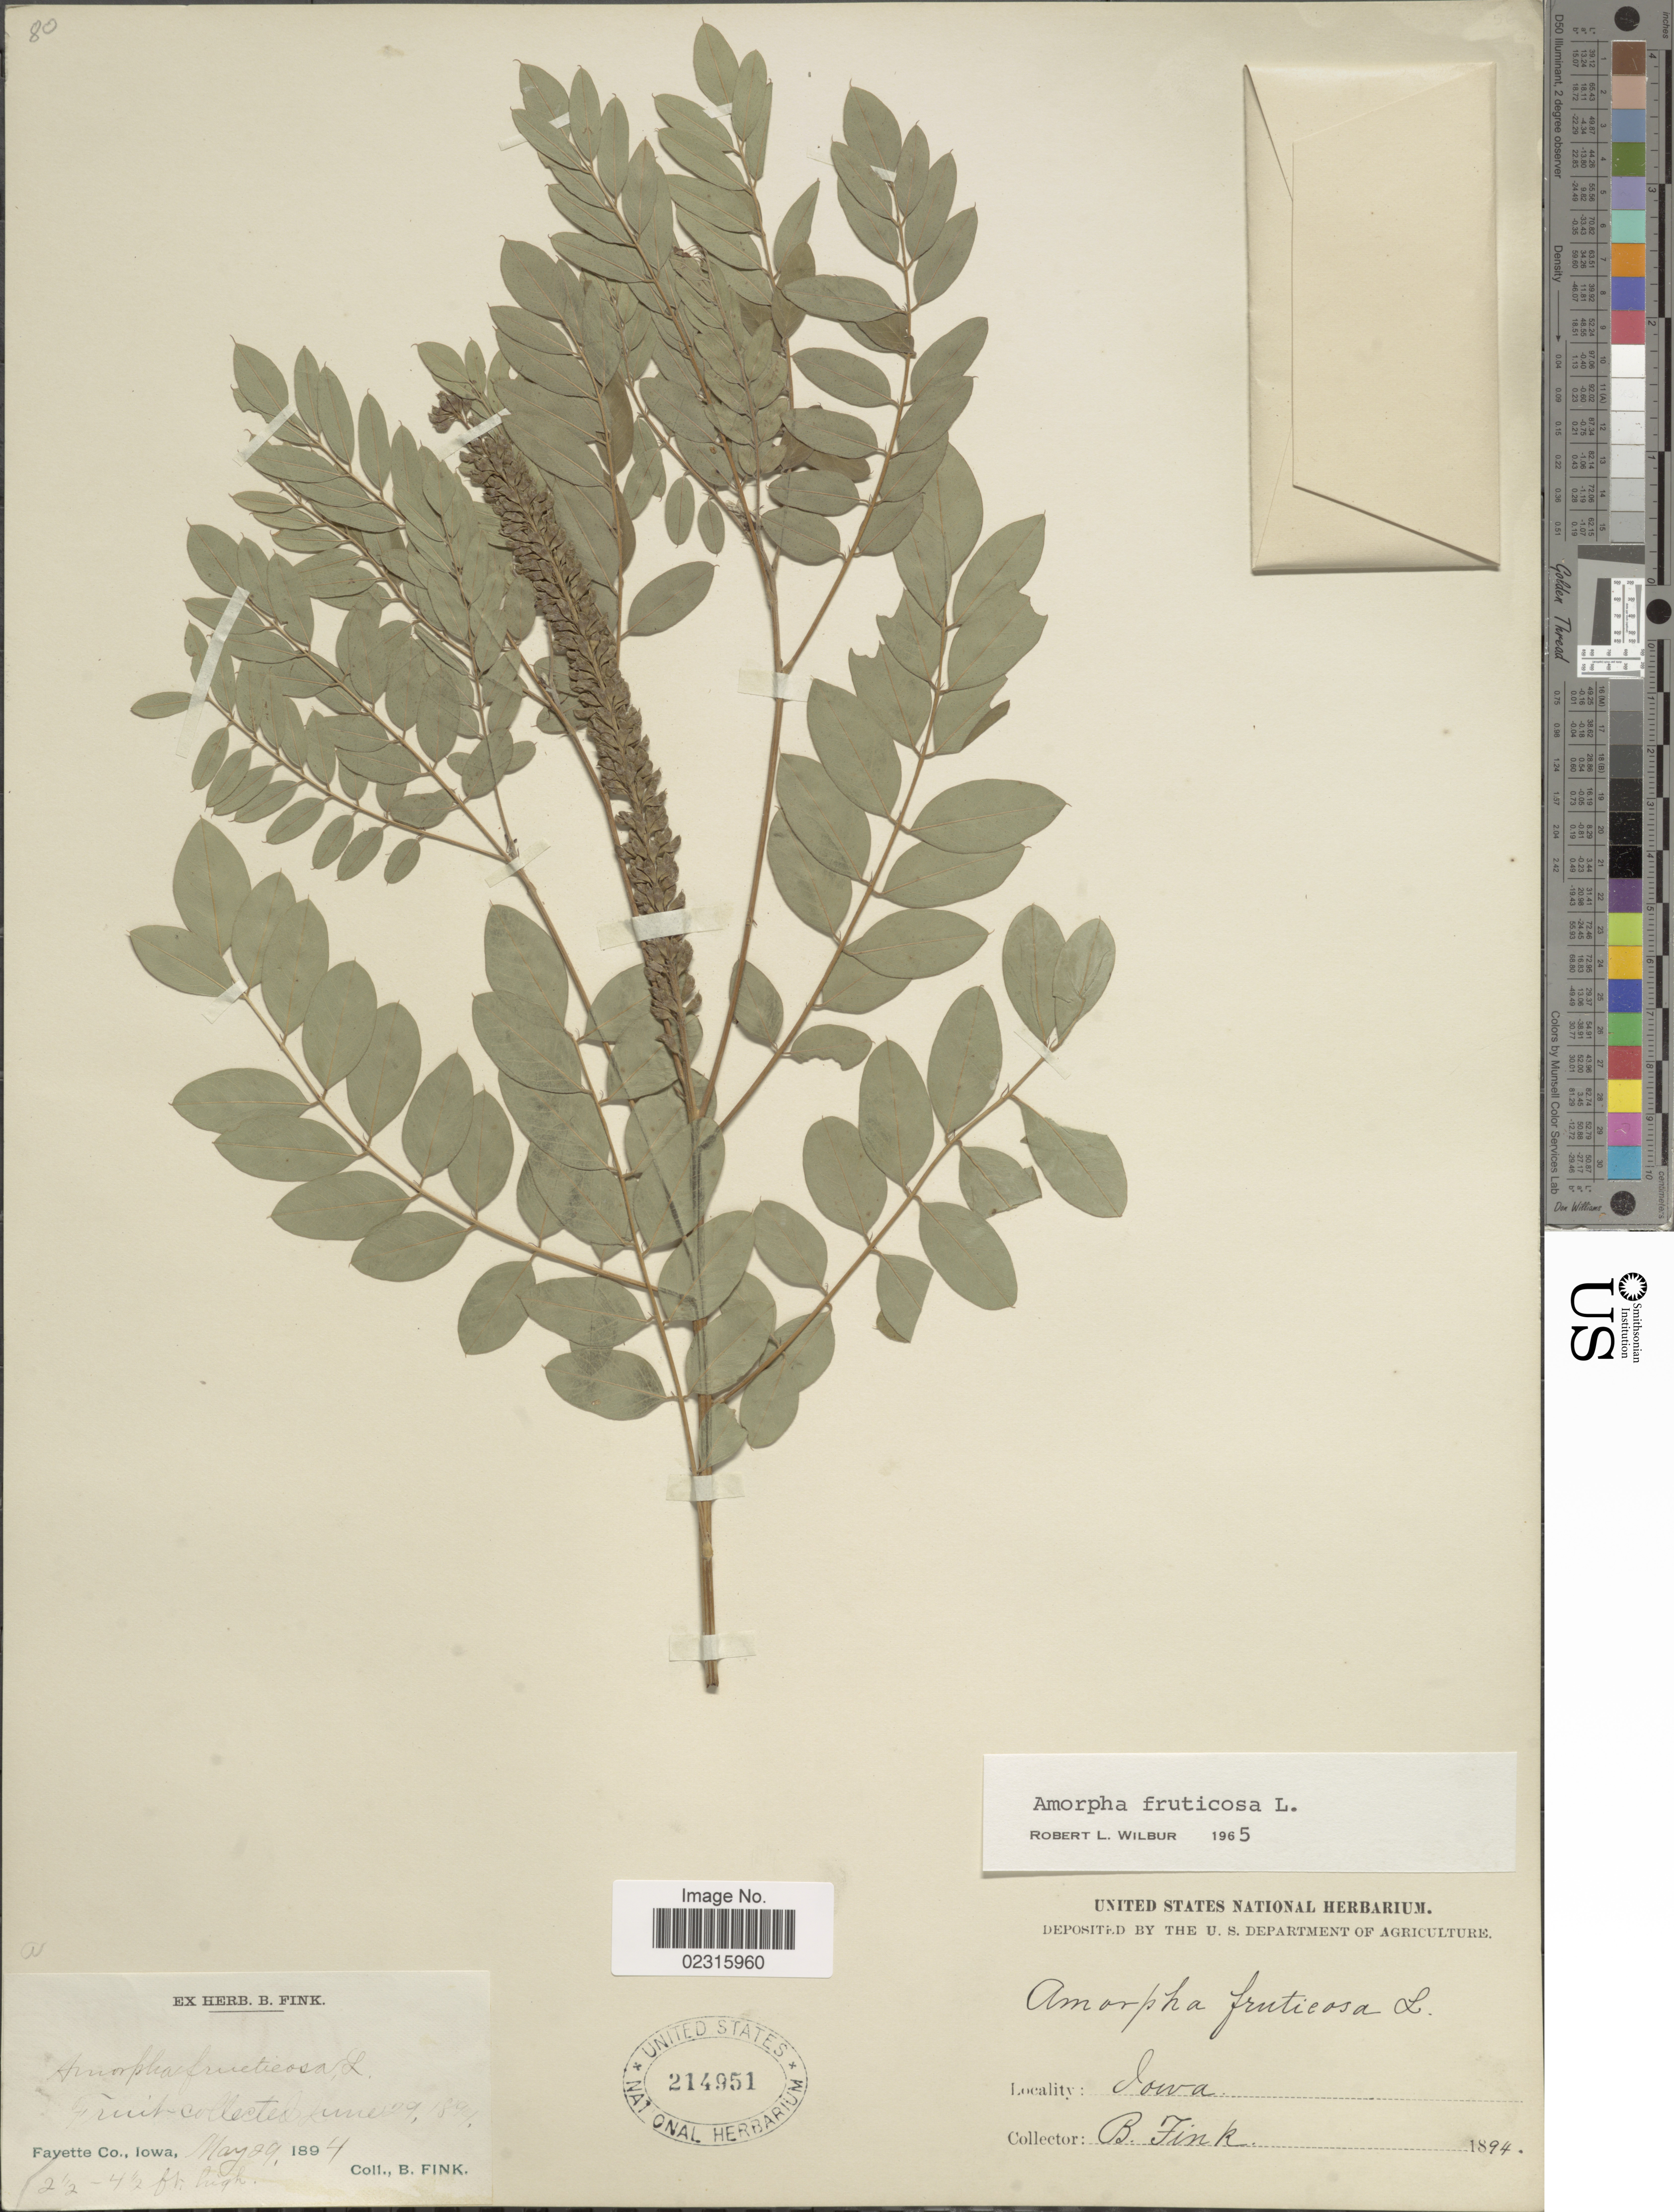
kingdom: Plantae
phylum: Tracheophyta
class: Magnoliopsida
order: Fabales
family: Fabaceae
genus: Amorpha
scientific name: Amorpha fruticosa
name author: L.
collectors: B. Fink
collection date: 1894-05-29/1894-06-29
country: United States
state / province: Iowa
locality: Fayette Co.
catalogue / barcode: US 214951